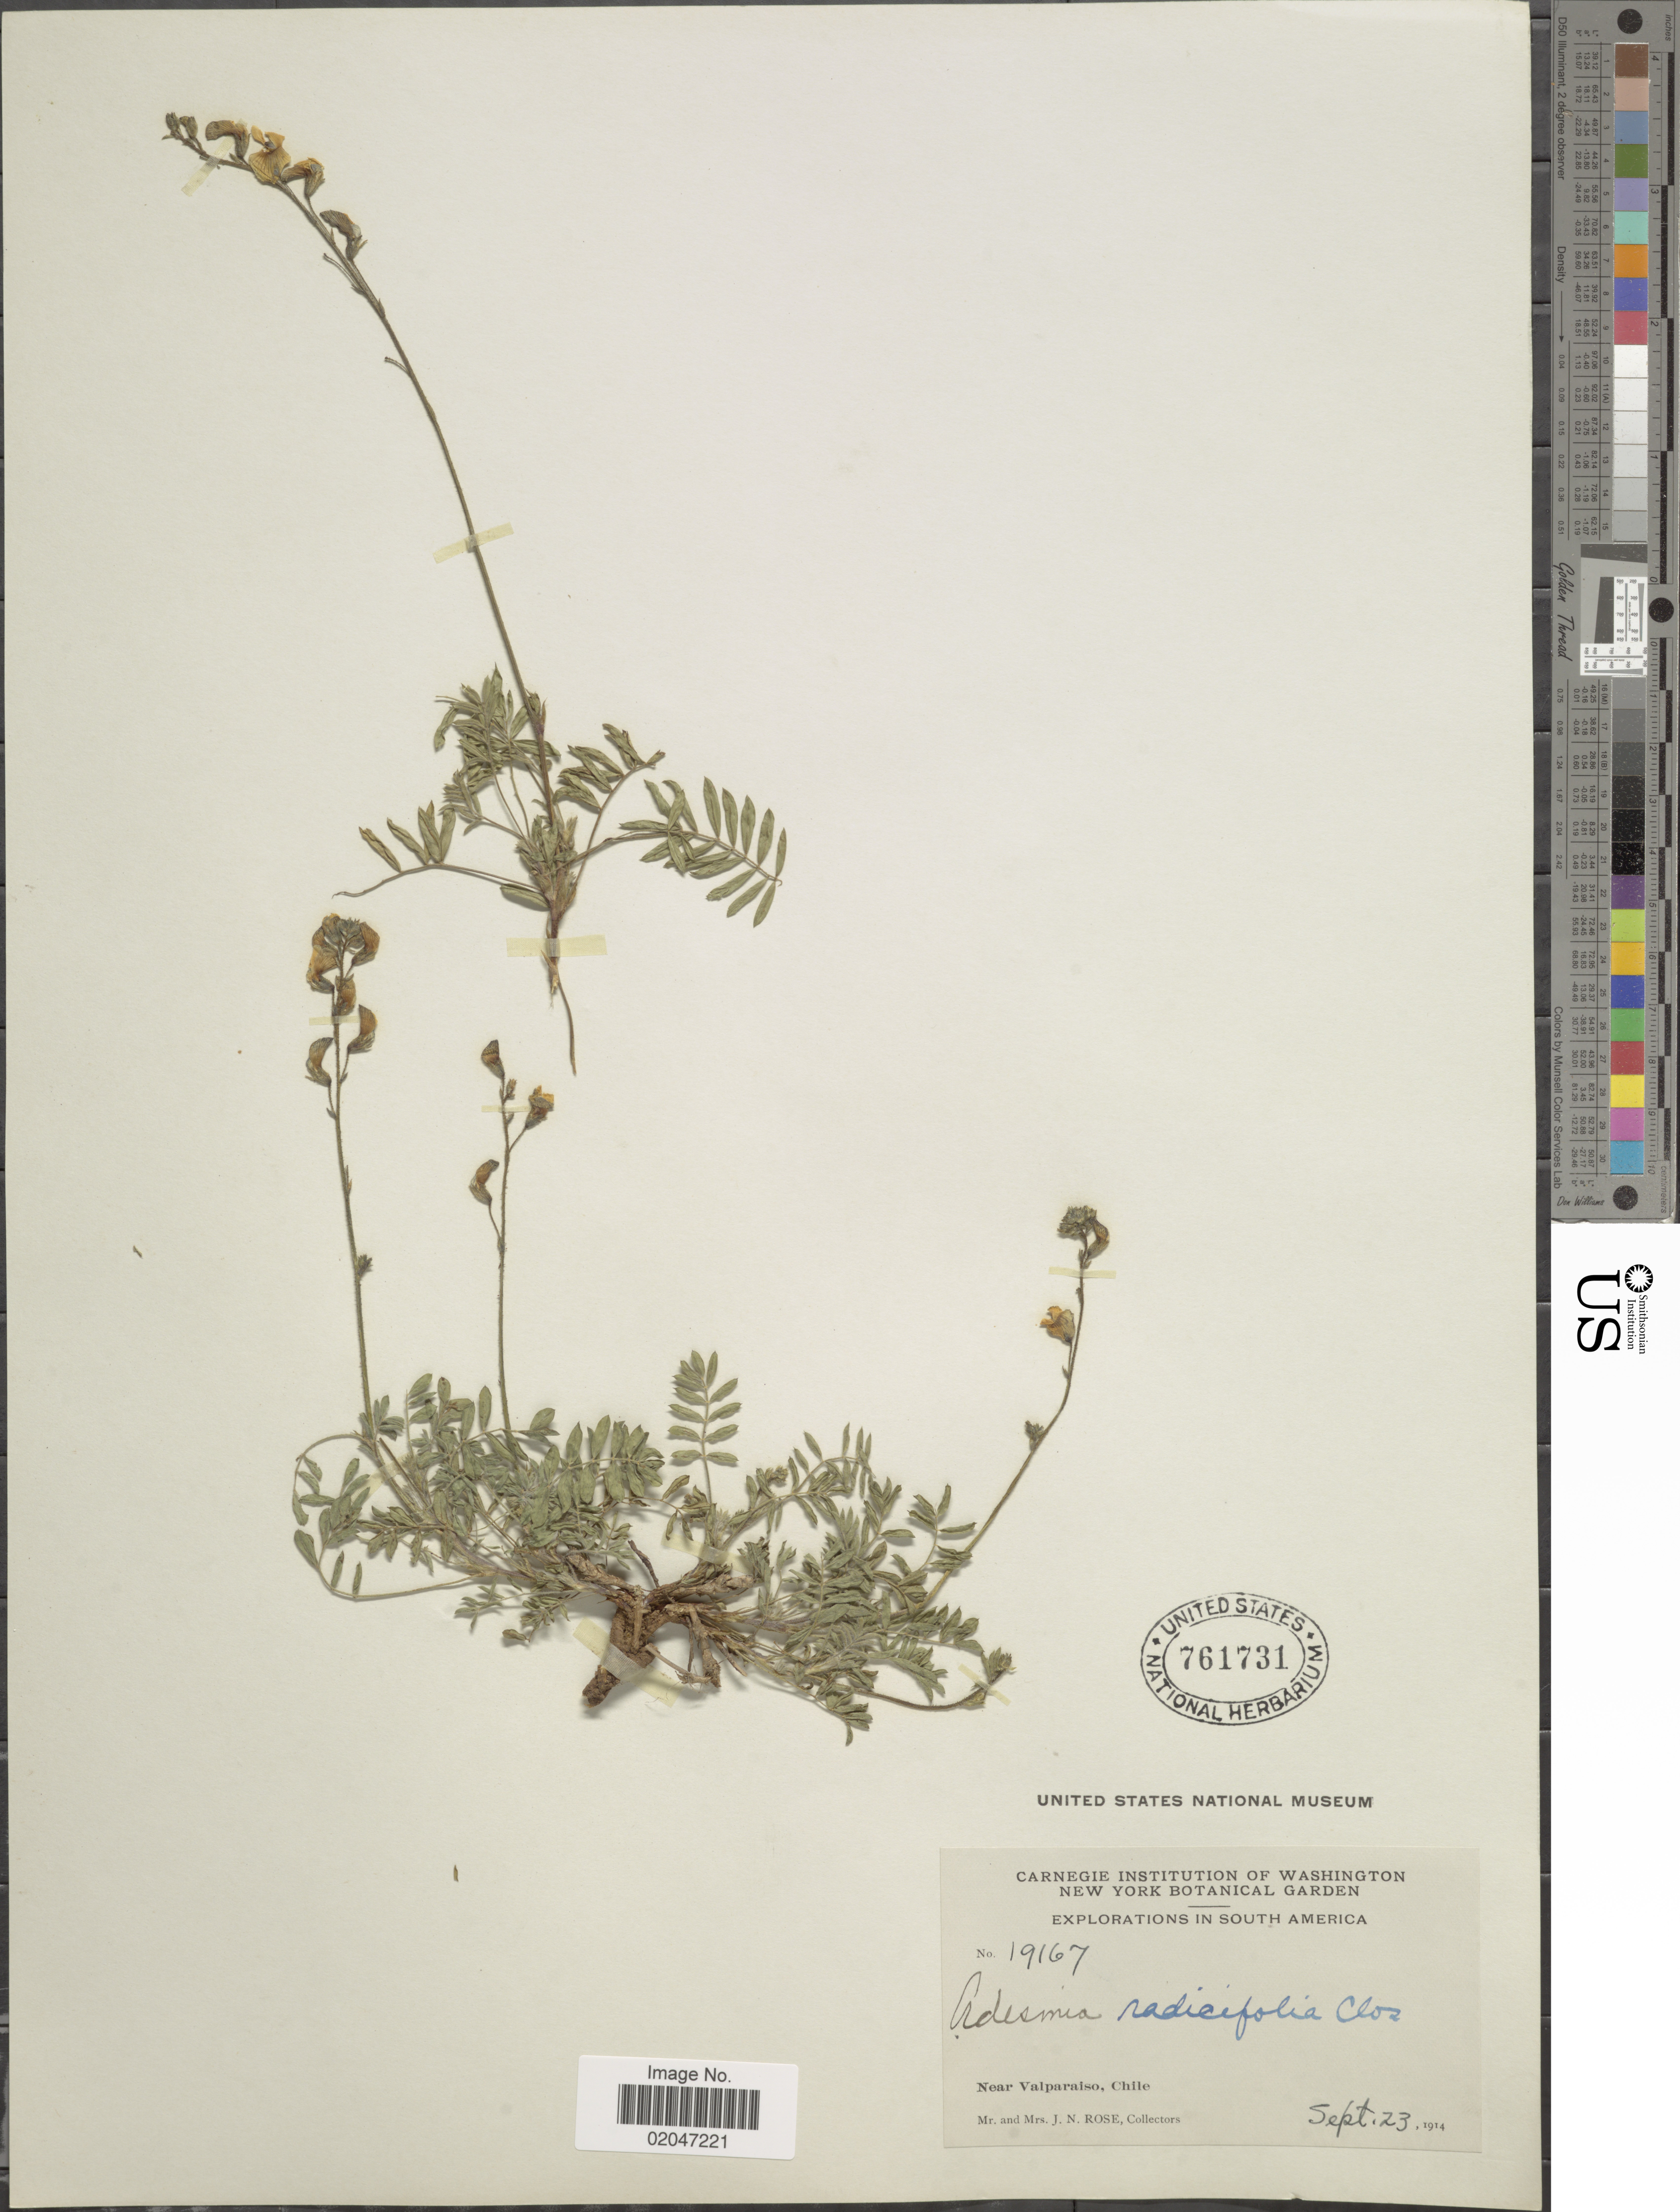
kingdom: Plantae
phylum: Tracheophyta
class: Magnoliopsida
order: Fabales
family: Fabaceae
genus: Adesmia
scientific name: Adesmia radicifolia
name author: Clos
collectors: J. N. Rose & L. B. Rose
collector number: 19167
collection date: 1914-09-23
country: Chile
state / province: Valparaíso (V)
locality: Near Valparaiso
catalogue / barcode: US 761731